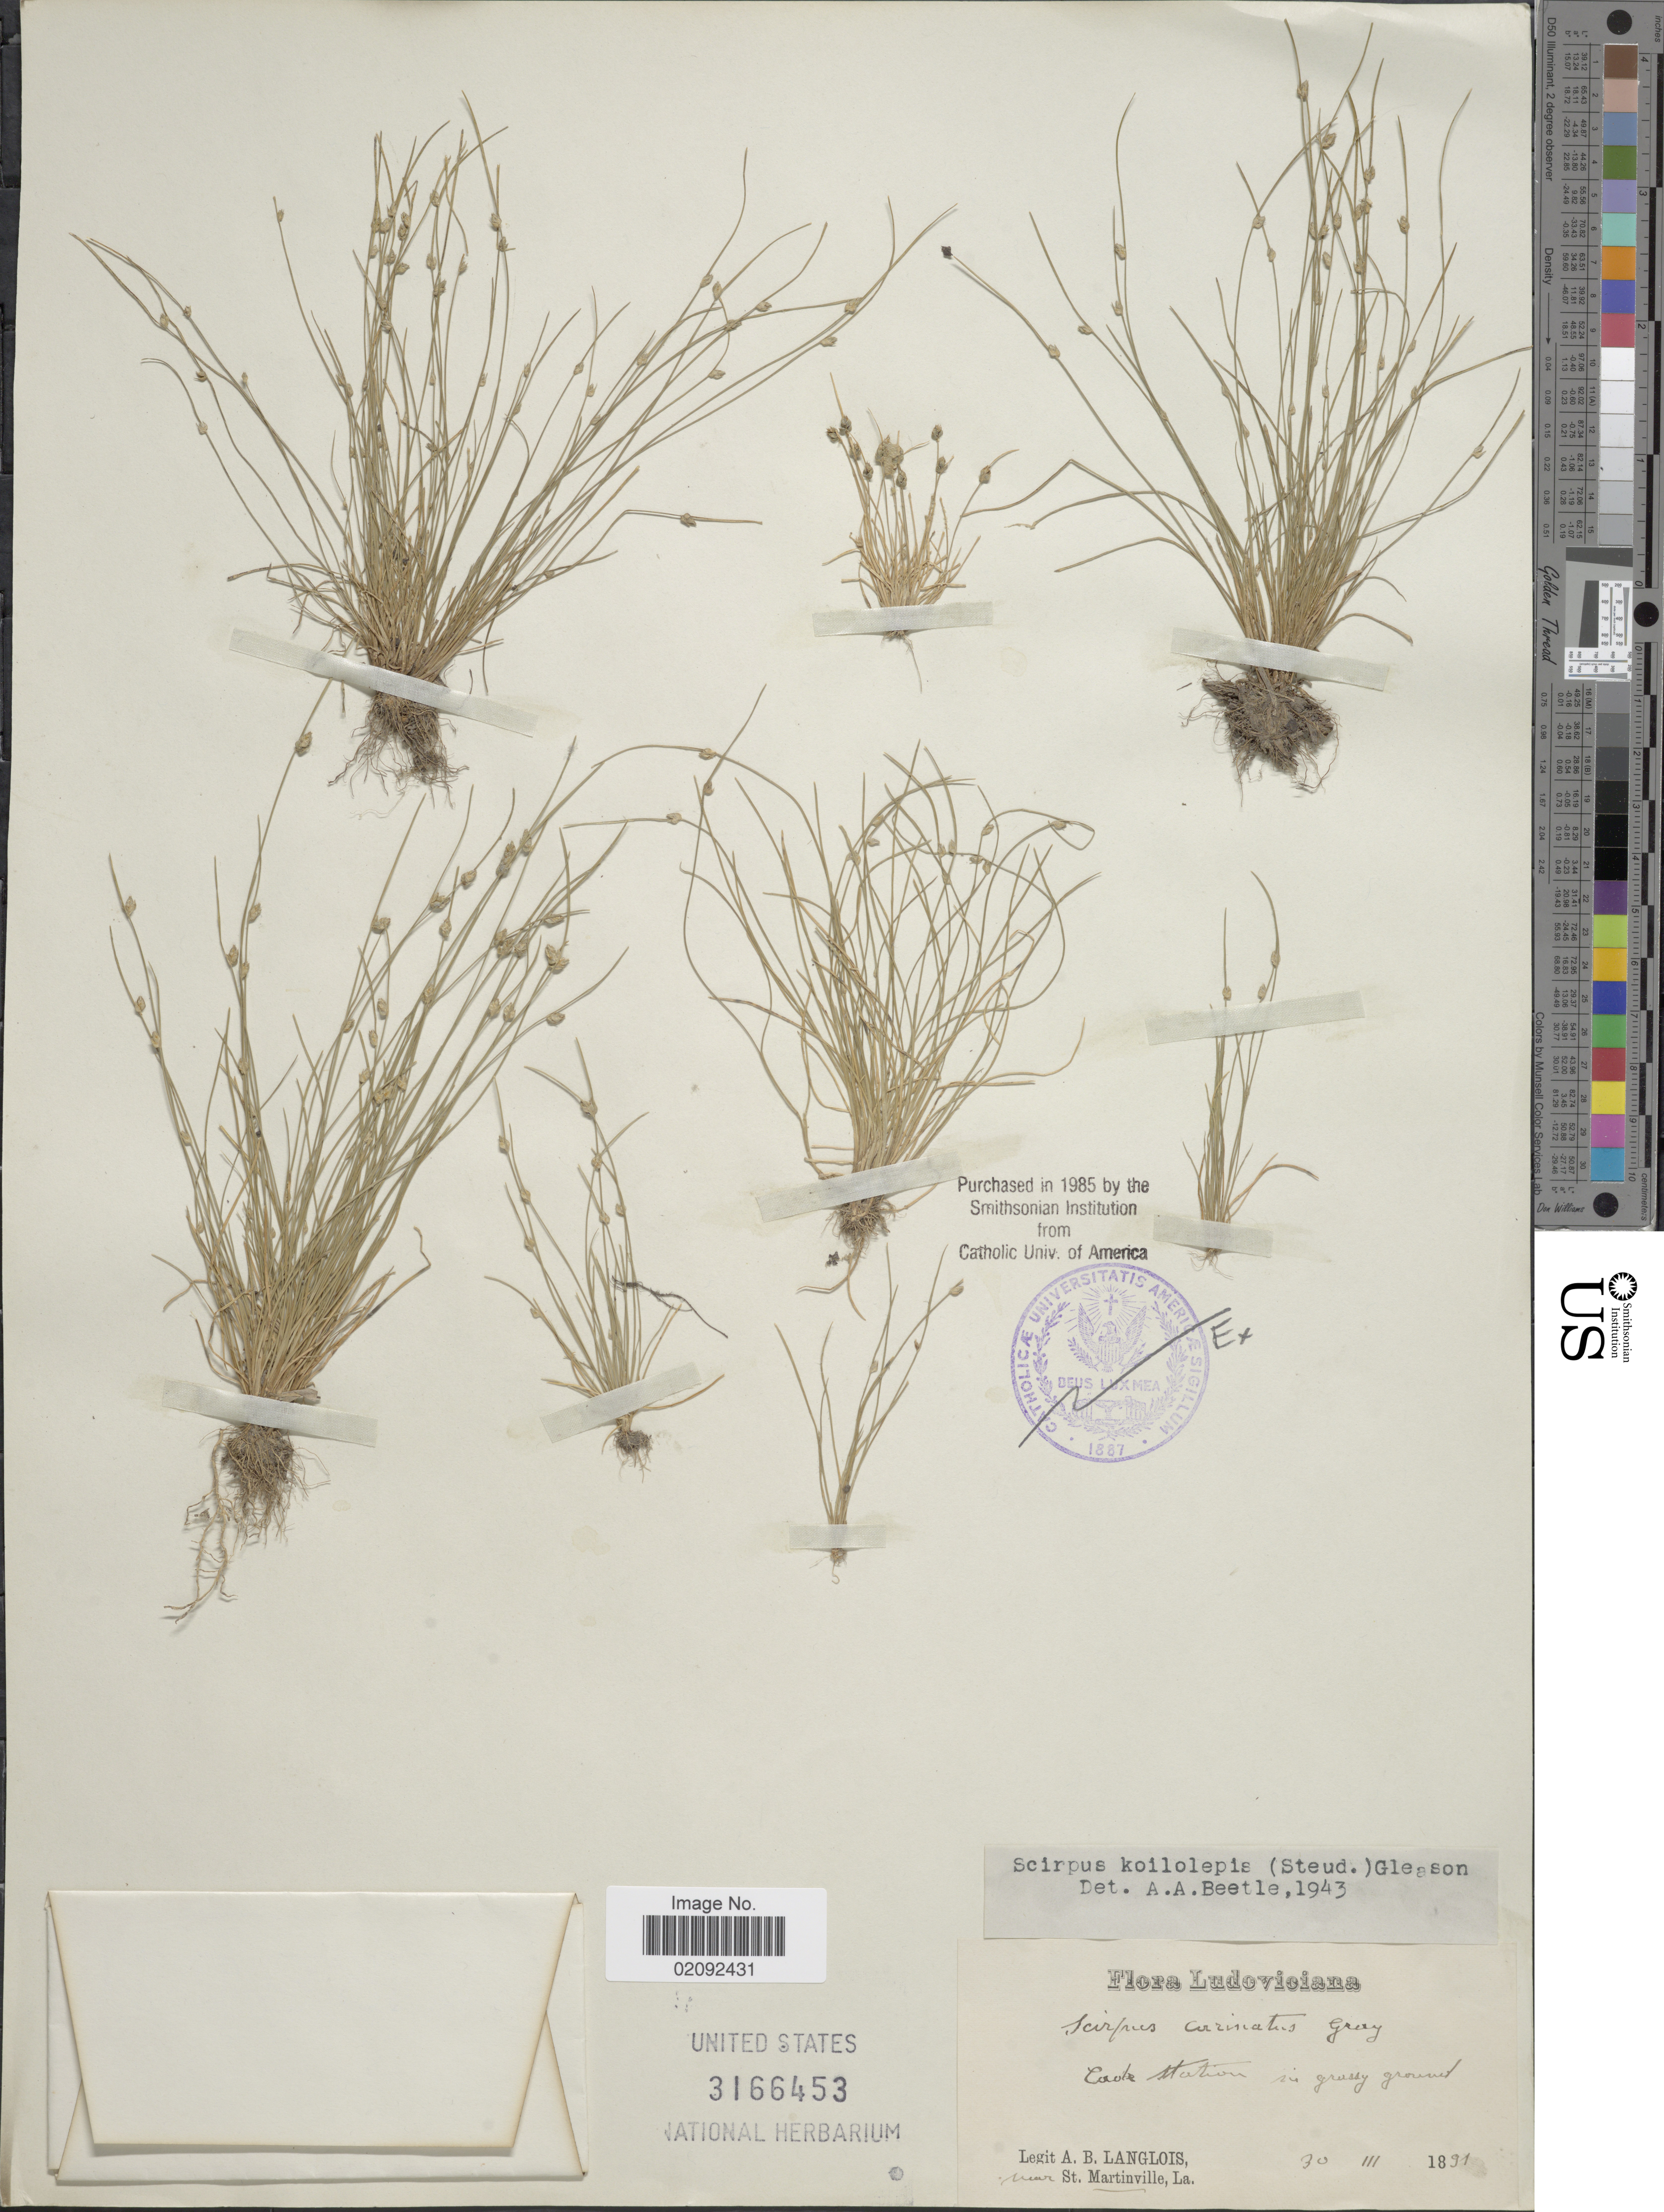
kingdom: Plantae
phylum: Tracheophyta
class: Liliopsida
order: Poales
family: Cyperaceae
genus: Isolepis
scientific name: Isolepis carinata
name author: Hook. & Arn. ex Torr.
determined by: Strong, M. T., (US), Smithsonian Institution - National Museum of Natural History (UNITED STATES)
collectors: A. Langlois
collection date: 1891-03-30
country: United States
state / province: Louisiana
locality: Ludoviciana, Caote Station in grassy ground, near St. Martinsville.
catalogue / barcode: US 3166453